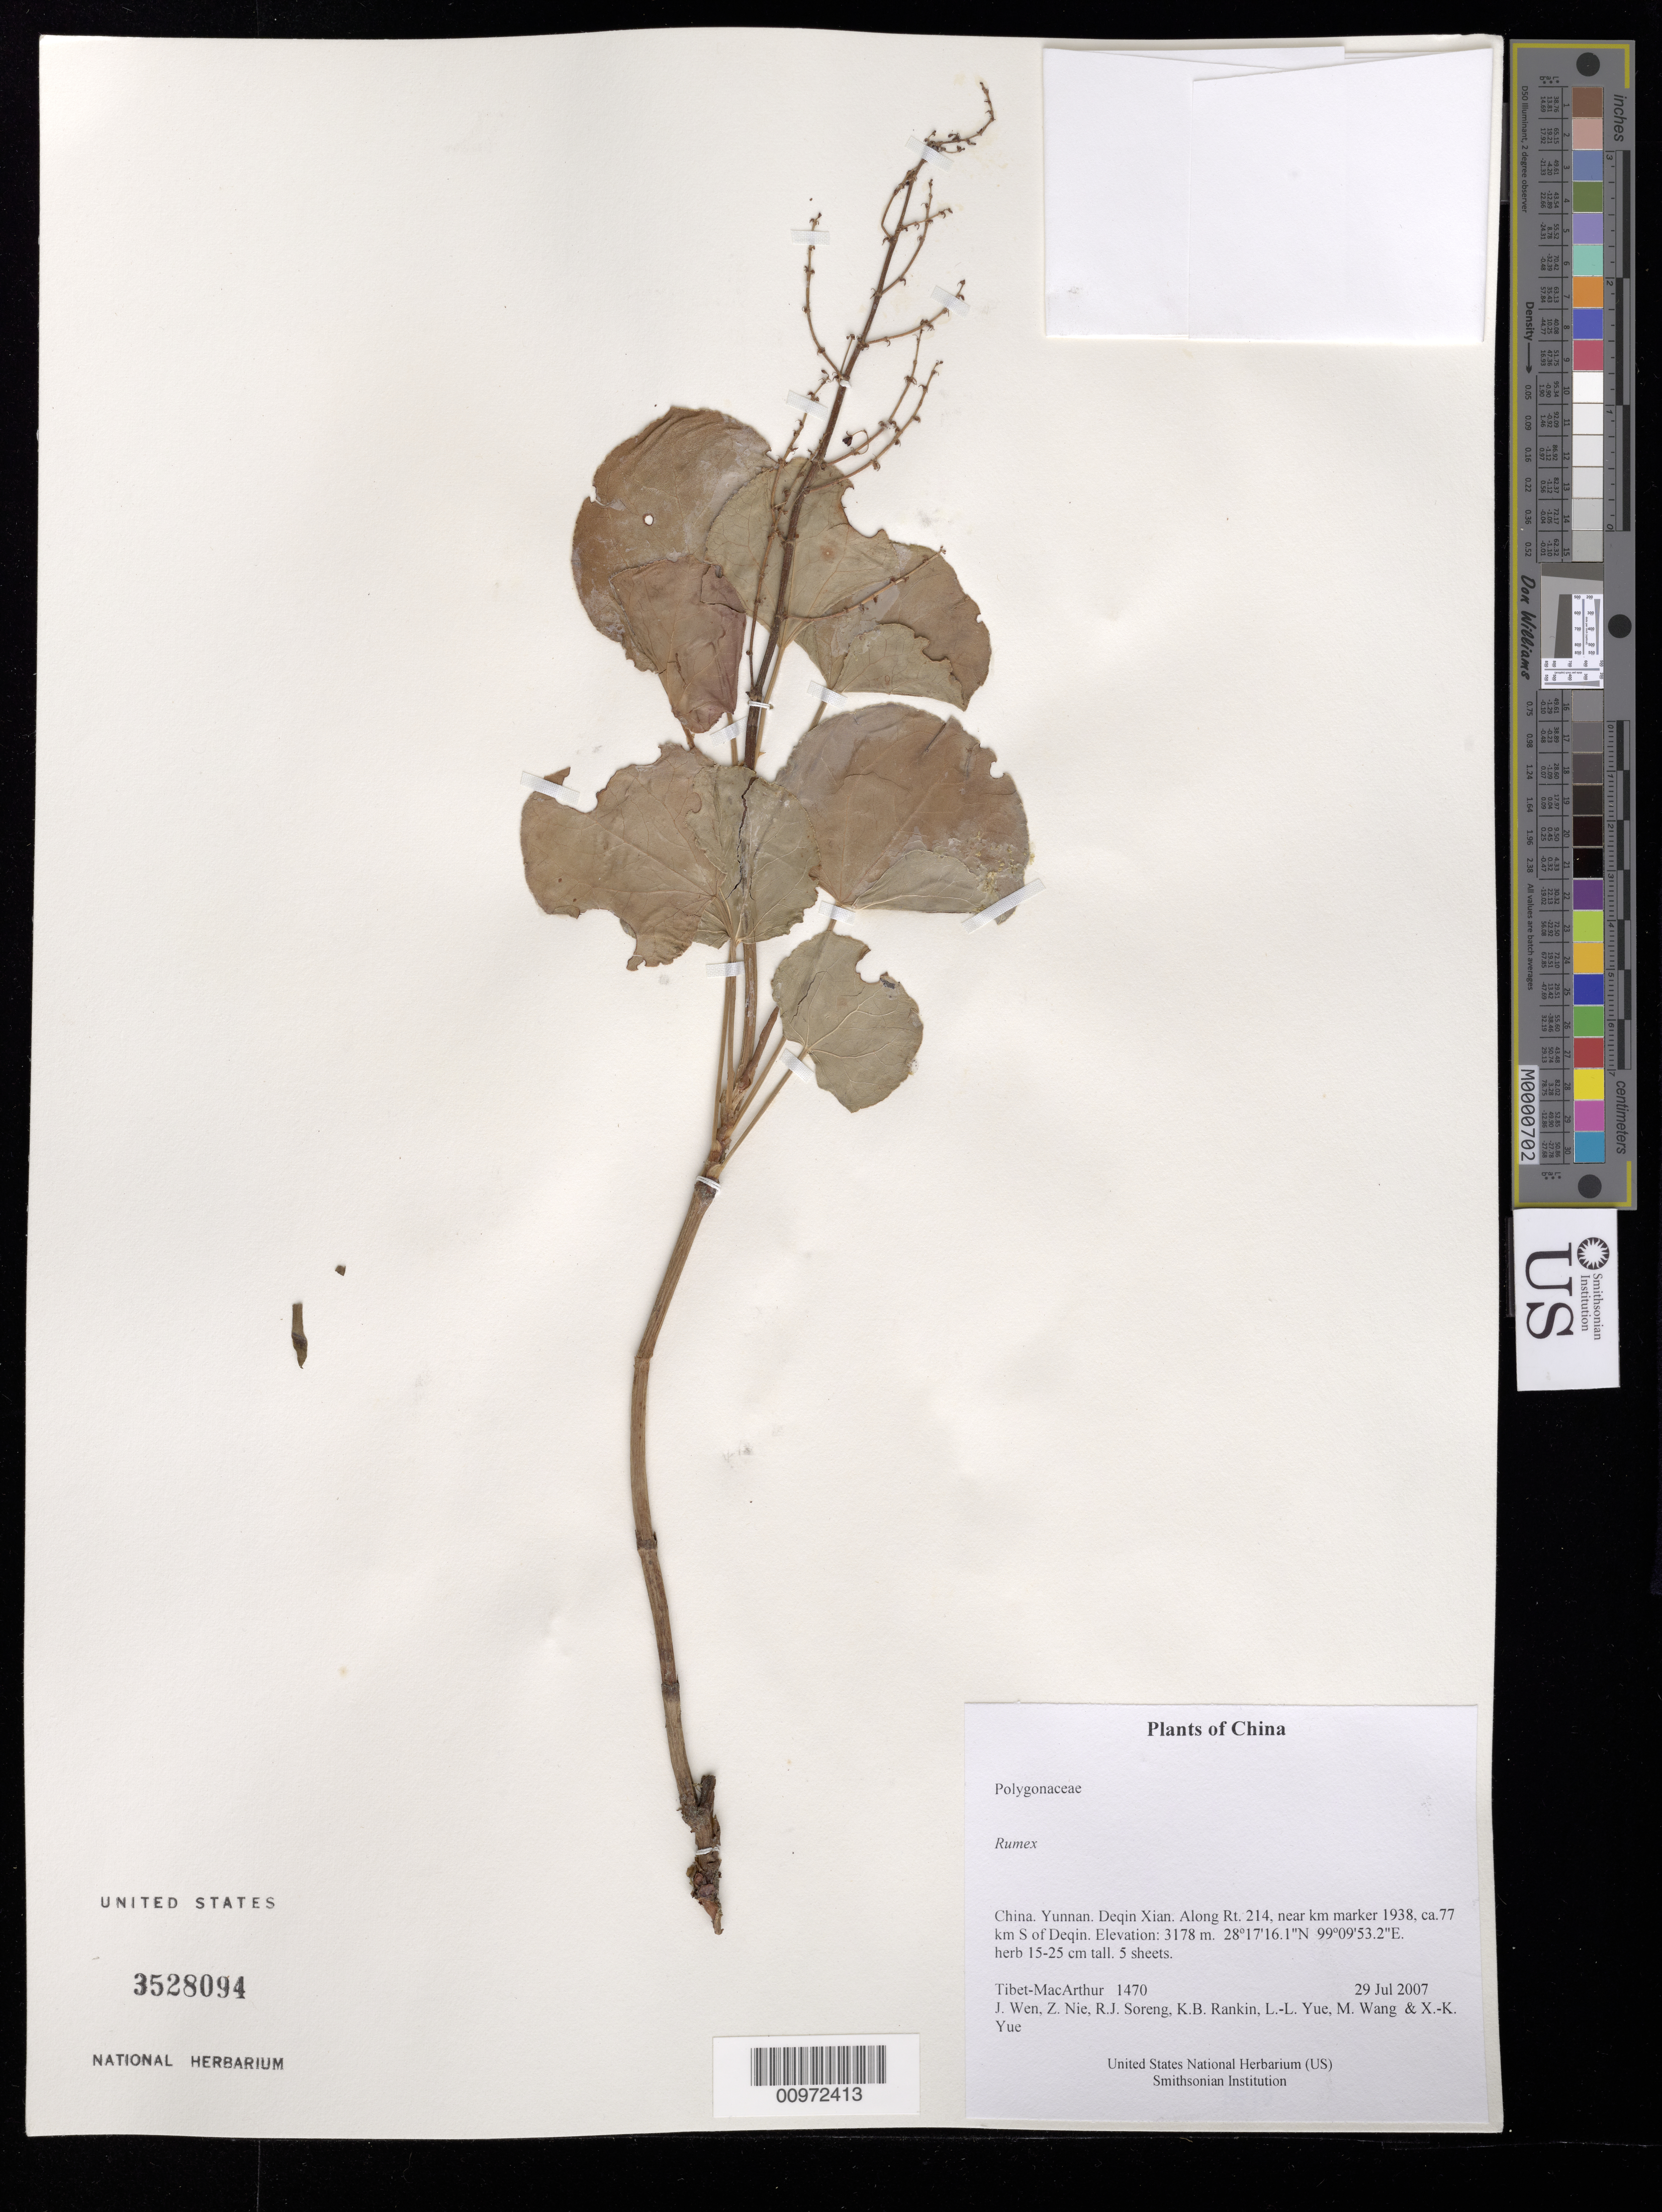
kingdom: Plantae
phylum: Tracheophyta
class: Magnoliopsida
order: Caryophyllales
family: Polygonaceae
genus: Rumex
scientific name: Rumex sp.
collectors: Tibet-MacArthur, J. Wen, Z. Nie, R. J. Soreng, K. Rankin, L. Yue, M. Wang & X. Yue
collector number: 1470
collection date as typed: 29 Jul 2007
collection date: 2007-07-29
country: China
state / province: Yunnan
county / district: Deqin Xian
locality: Along Rt. 214, near km marker 1938, ca.77 km S of Deqin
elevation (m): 3178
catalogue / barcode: US 3528094